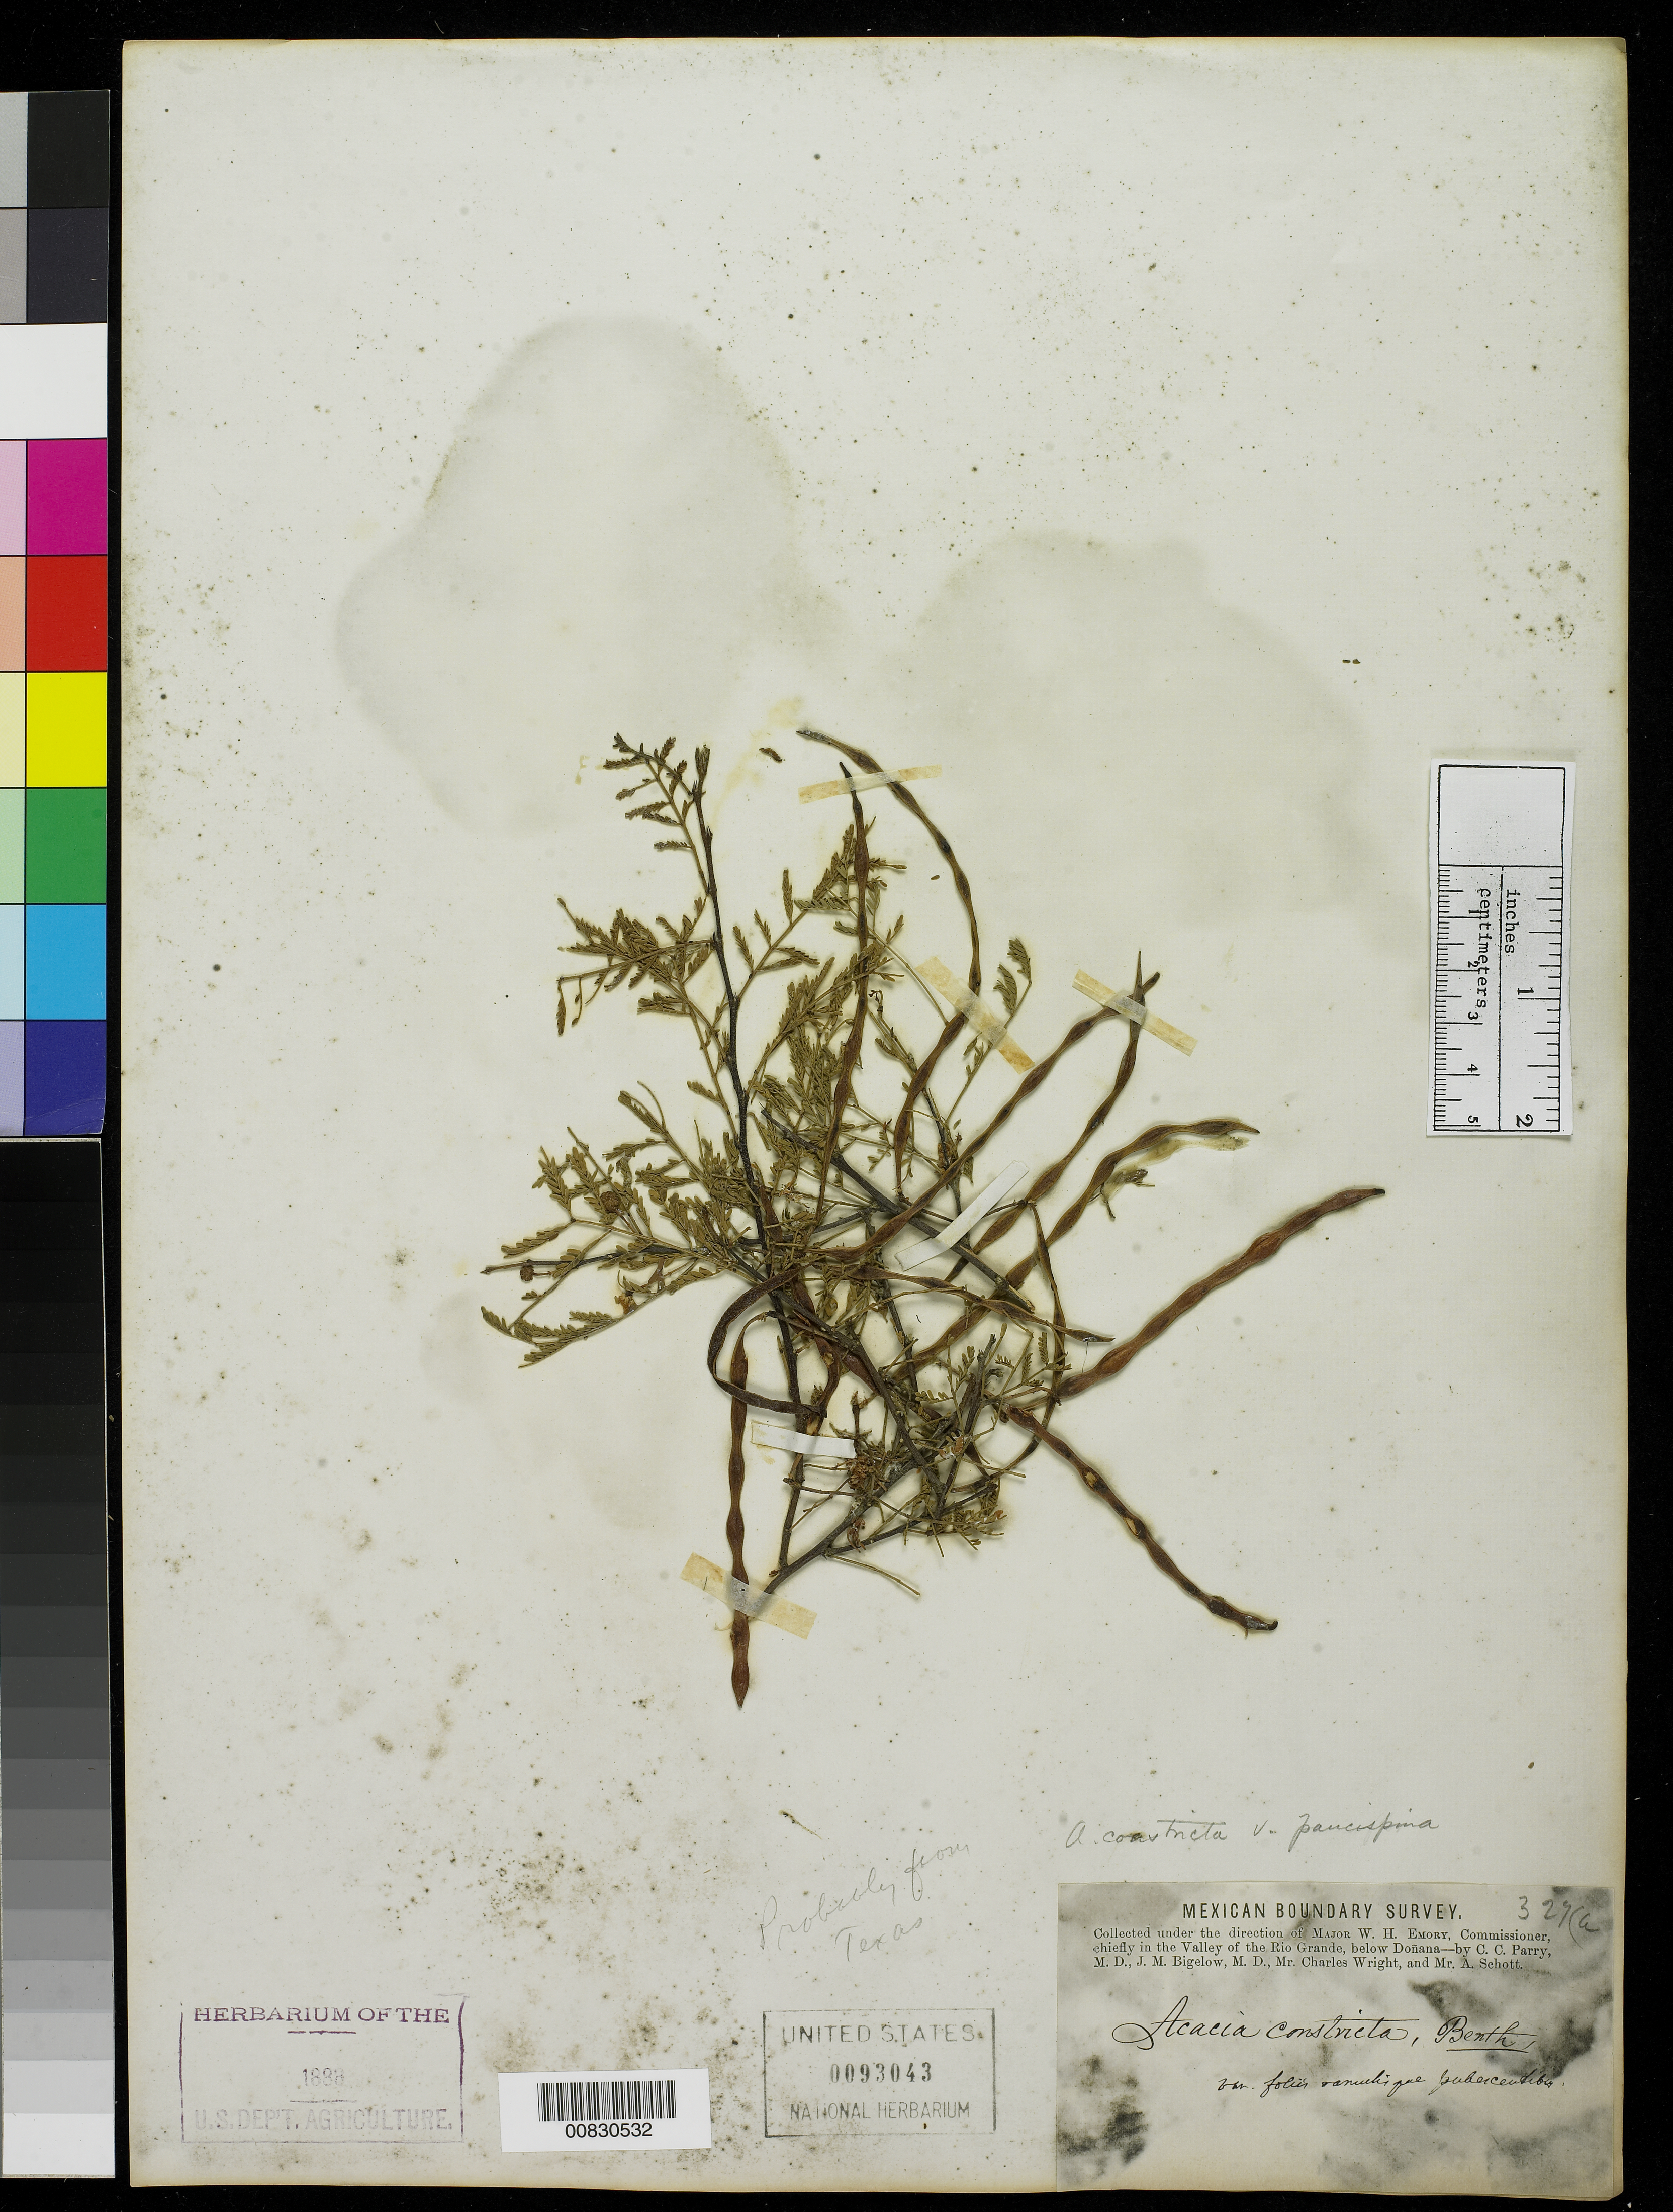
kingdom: Plantae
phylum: Tracheophyta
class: Magnoliopsida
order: Fabales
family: Fabaceae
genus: Vachellia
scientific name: Vachellia constricta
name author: (Benth.) Seigler & Ebinger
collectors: C. C. Parry, J. M. Bigelow, C. Wright & A. C. V. Schott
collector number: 327a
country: United States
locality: USA.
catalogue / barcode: US 93043